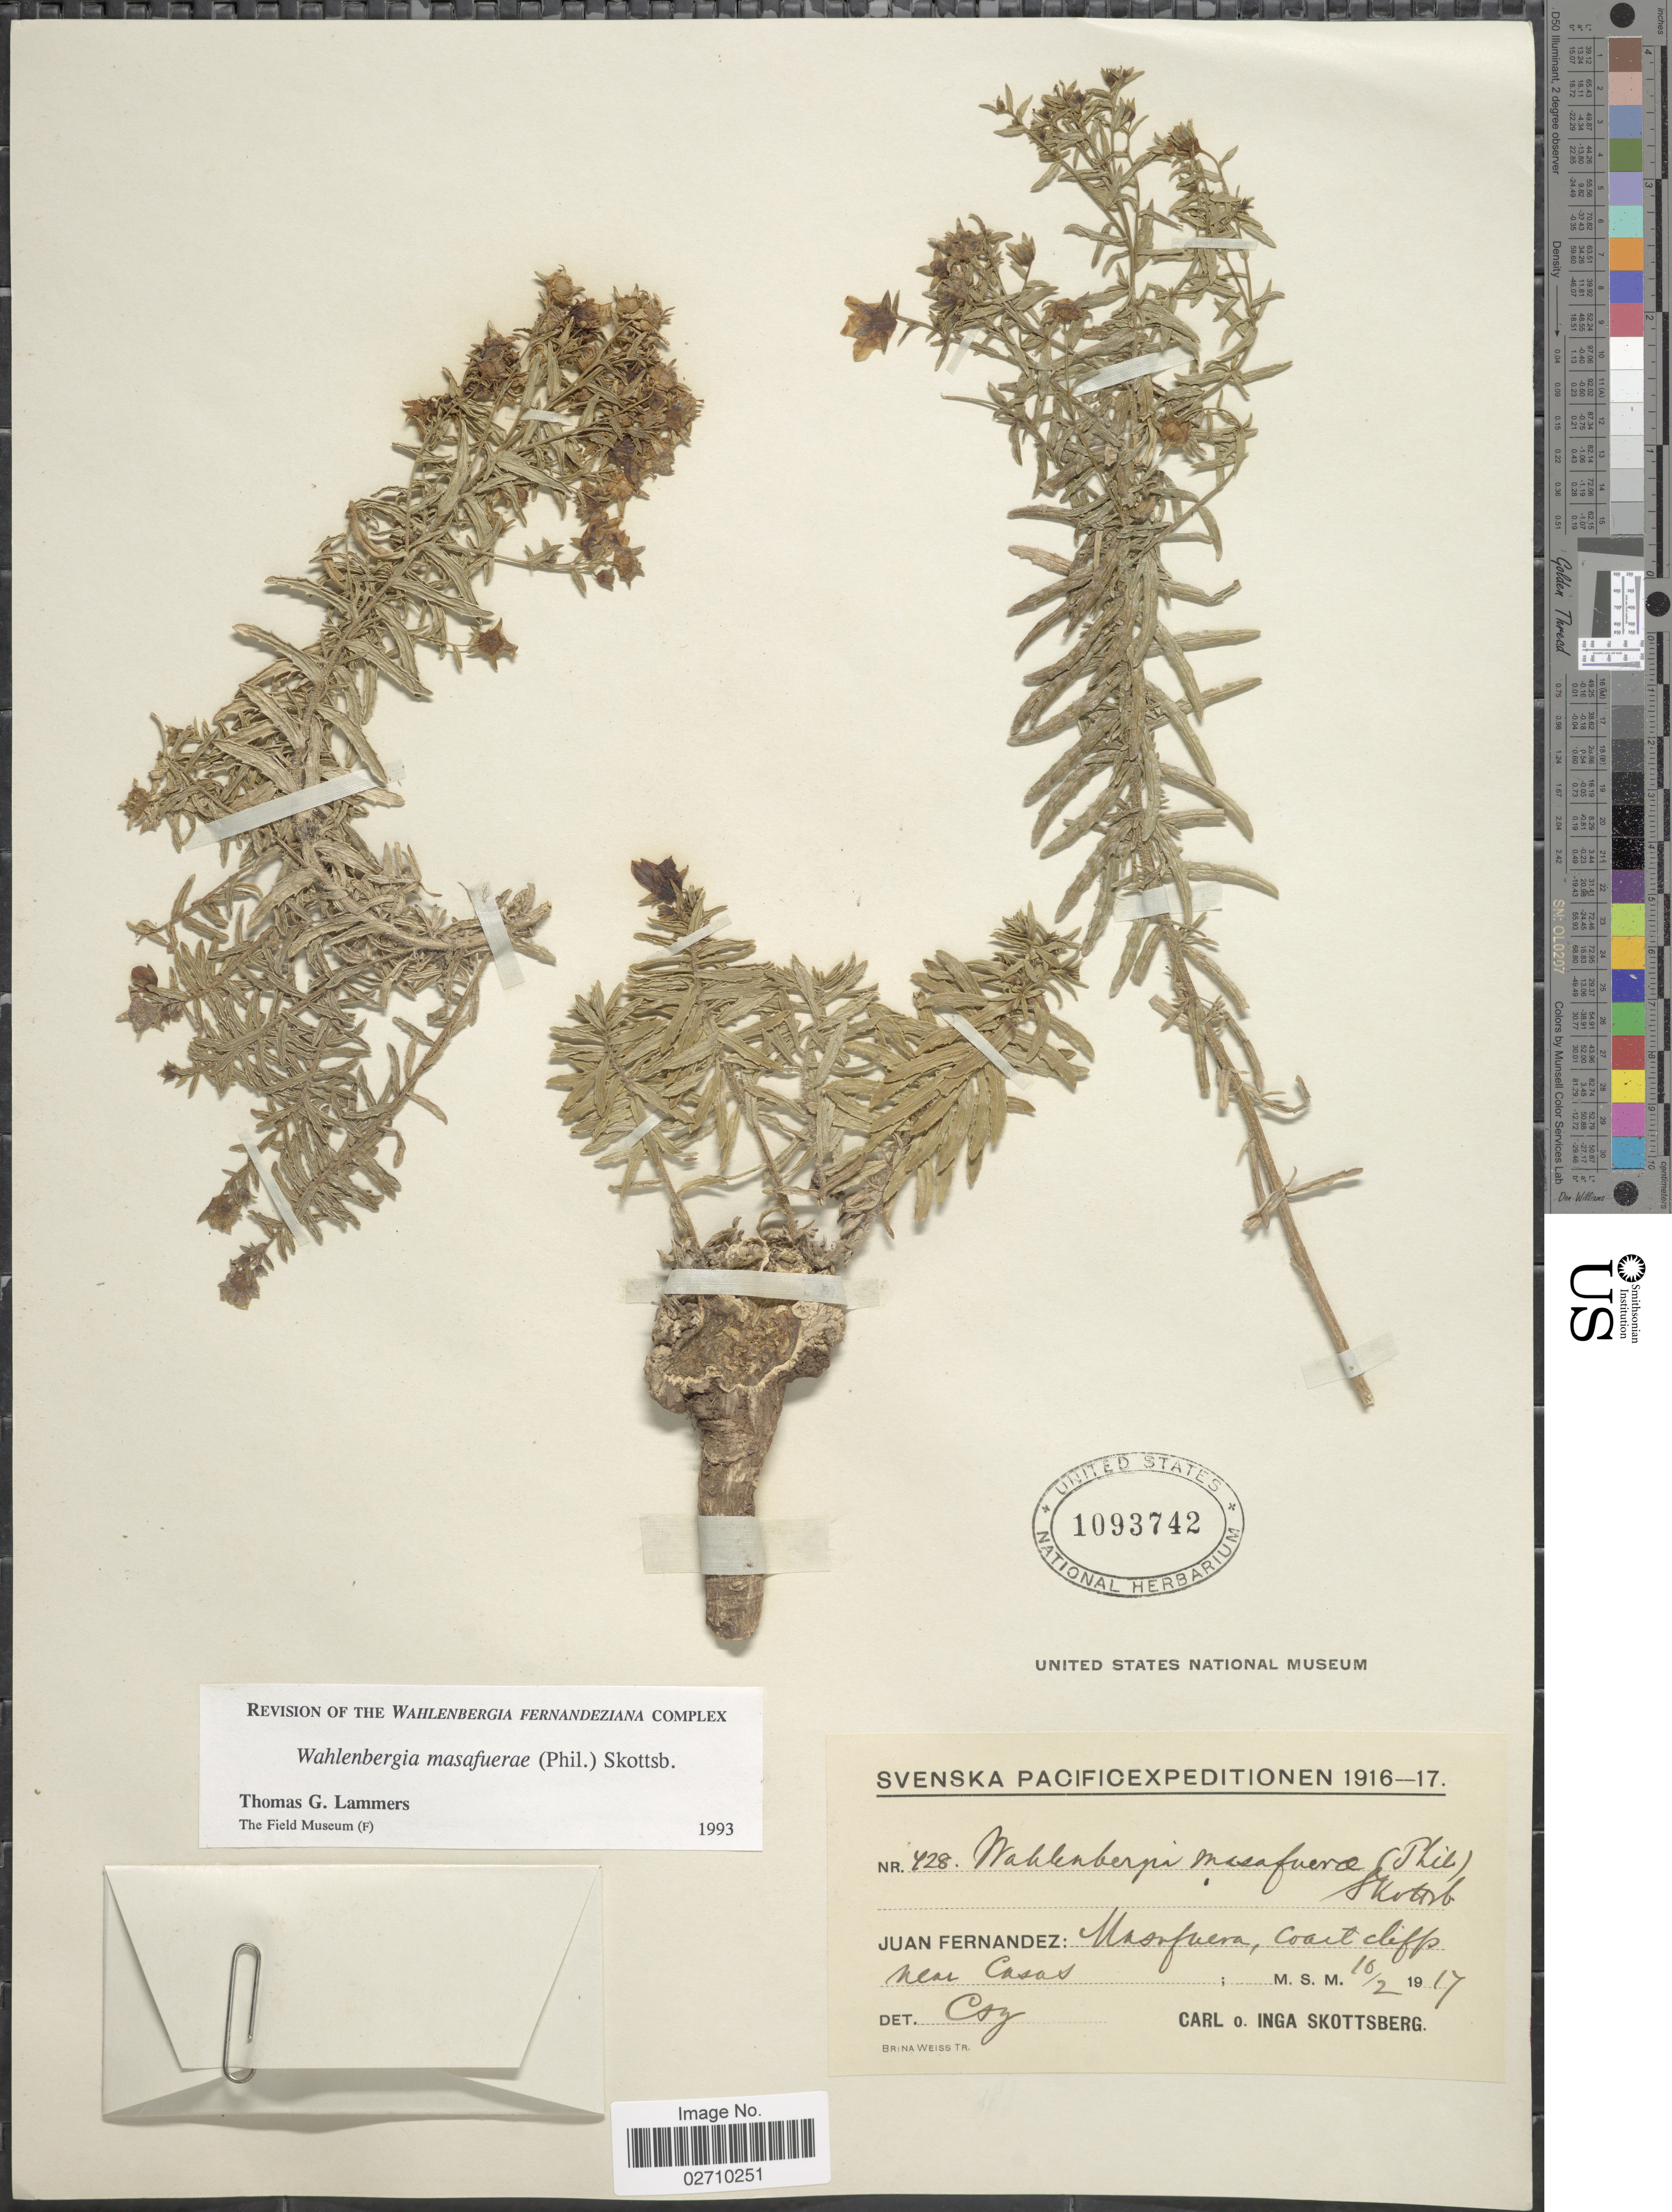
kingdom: Plantae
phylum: Tracheophyta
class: Magnoliopsida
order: Asterales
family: Campanulaceae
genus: Wahlenbergia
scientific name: Wahlenbergia masafuerae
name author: (Phil.) Skottsb.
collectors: C. Skottsberg & I. Skottsberg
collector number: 428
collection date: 1917-02-16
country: Chile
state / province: Valparaíso (V)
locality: Juan Fernandez: Masafuera, coast cliffs near Casas.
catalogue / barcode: US 1093742